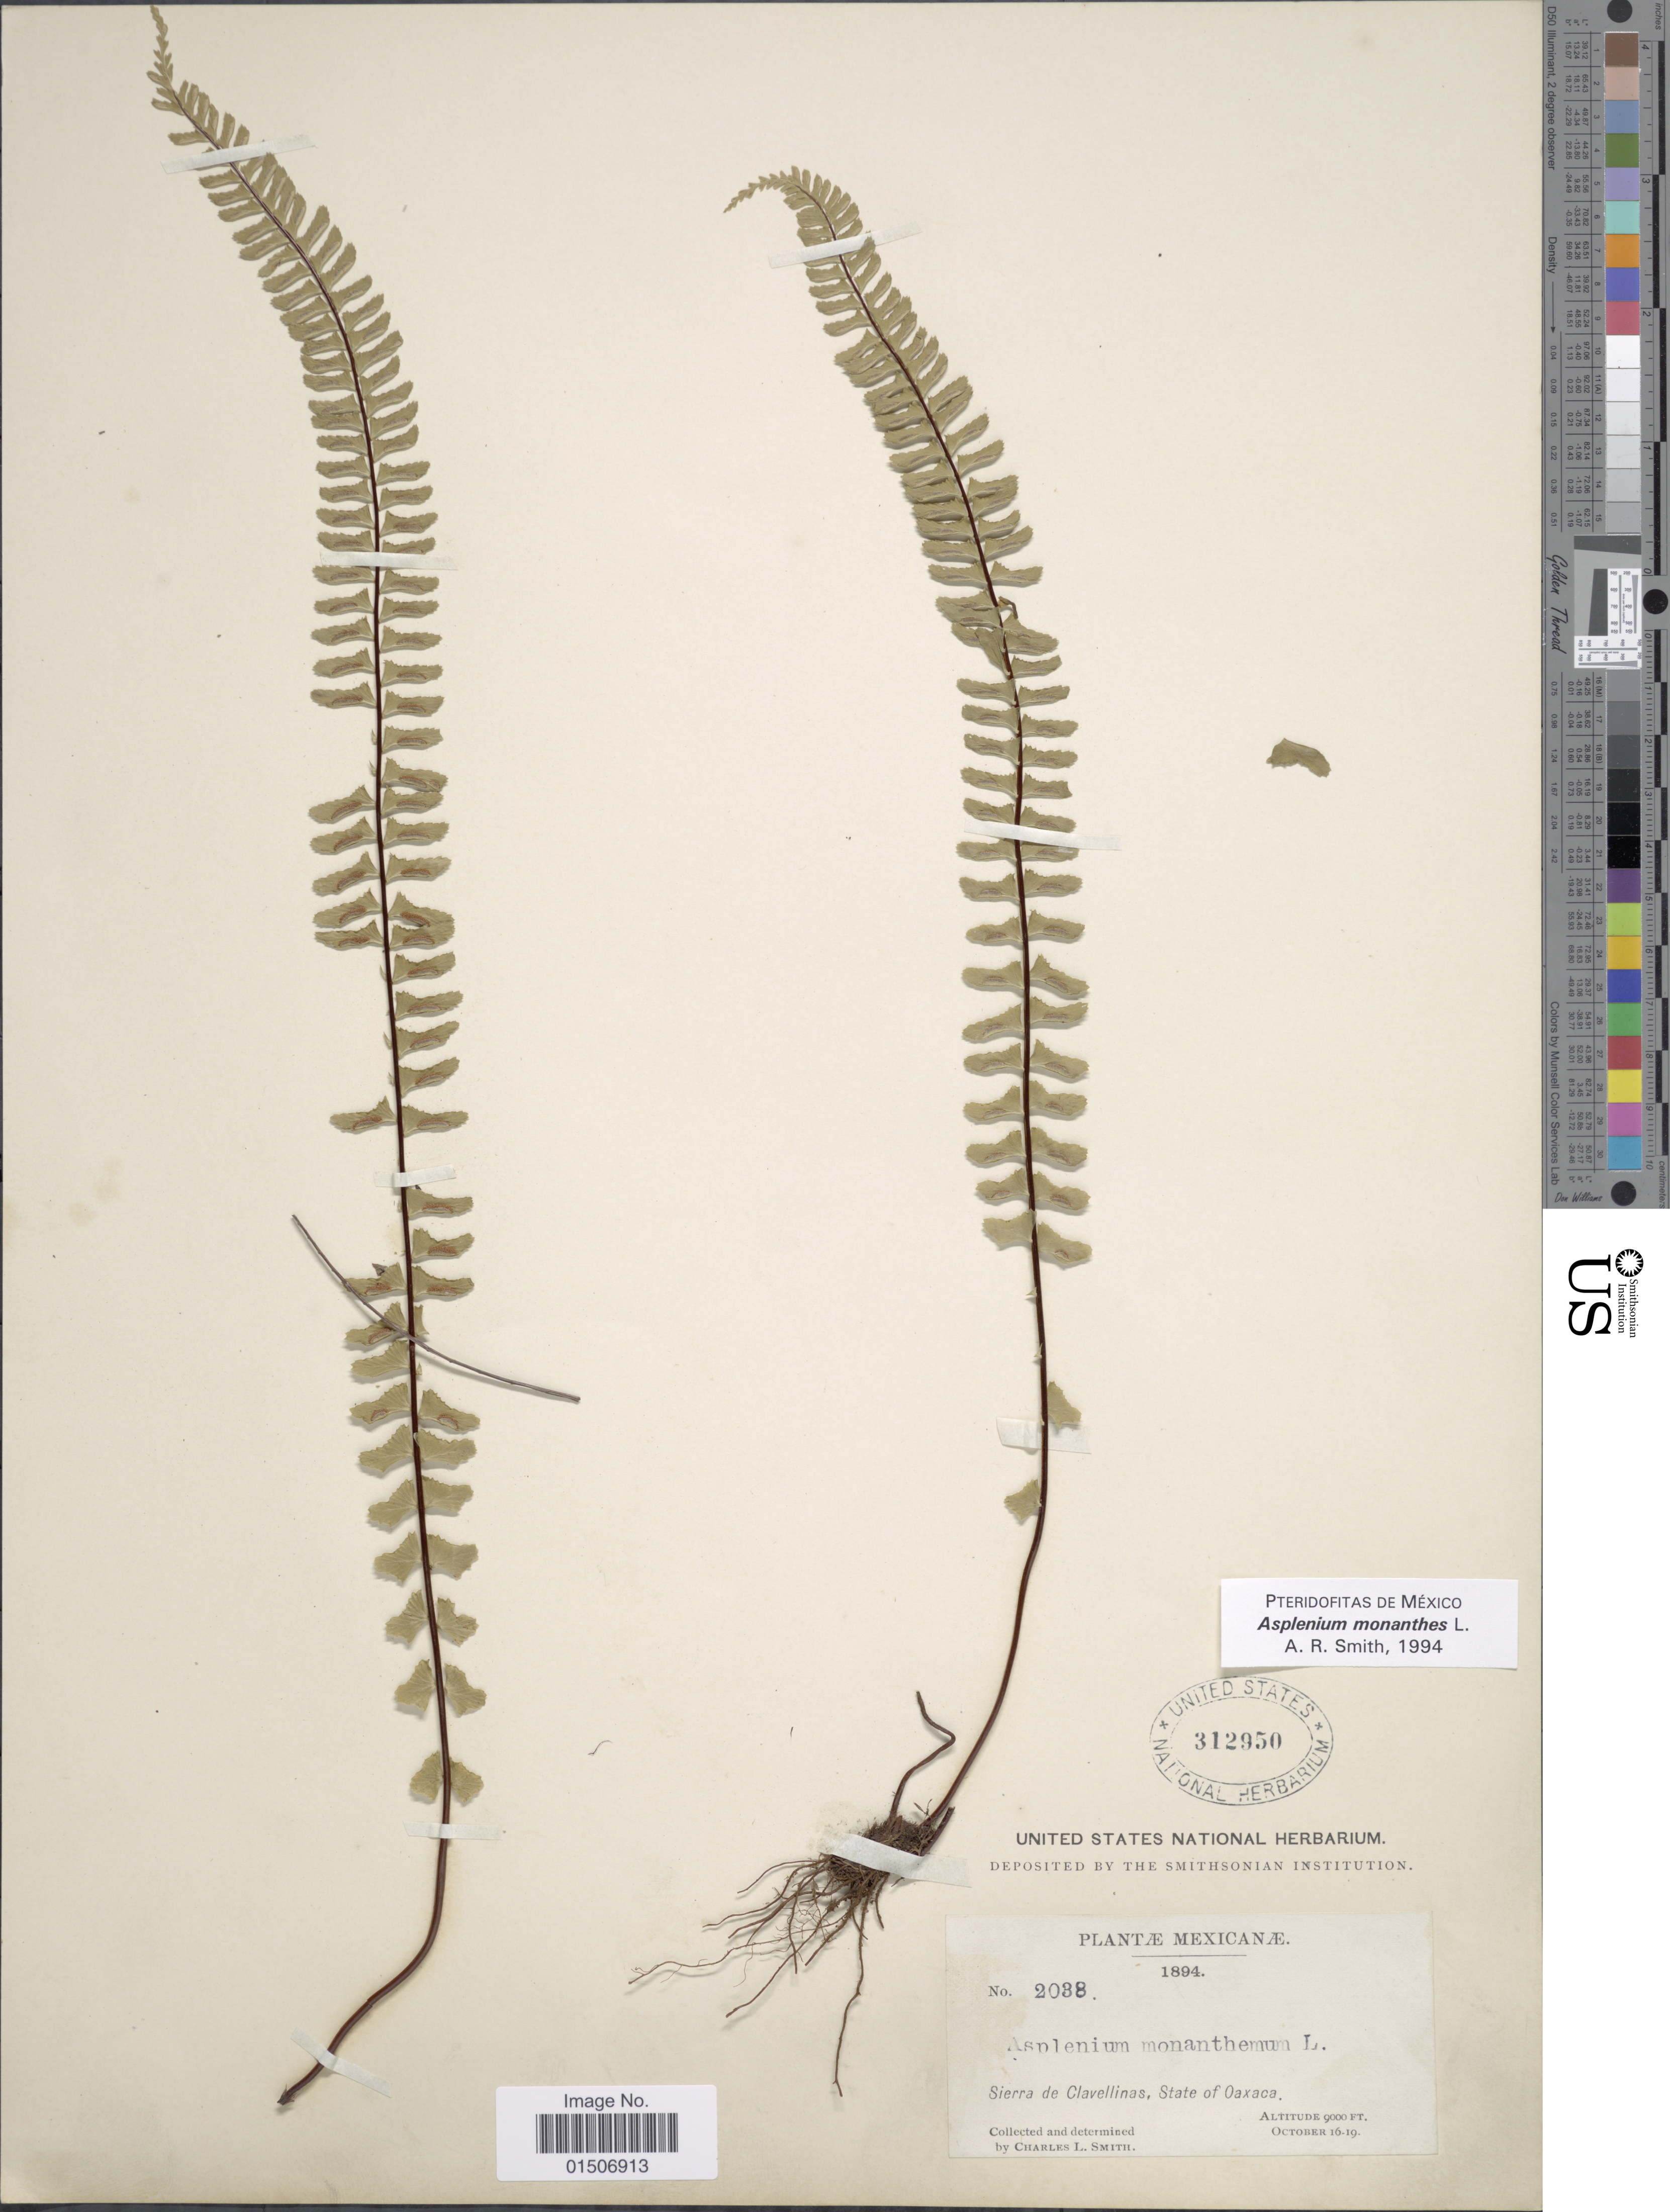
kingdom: Plantae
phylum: Tracheophyta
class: Polypodiopsida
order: Polypodiales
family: Aspleniaceae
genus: Asplenium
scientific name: Asplenium monanthes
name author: L.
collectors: C. L. Smith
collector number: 2038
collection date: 1894-10-16/1894-10-19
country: Mexico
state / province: Oaxaca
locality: Sierra de Clavellinas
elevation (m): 2743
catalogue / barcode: US 312950